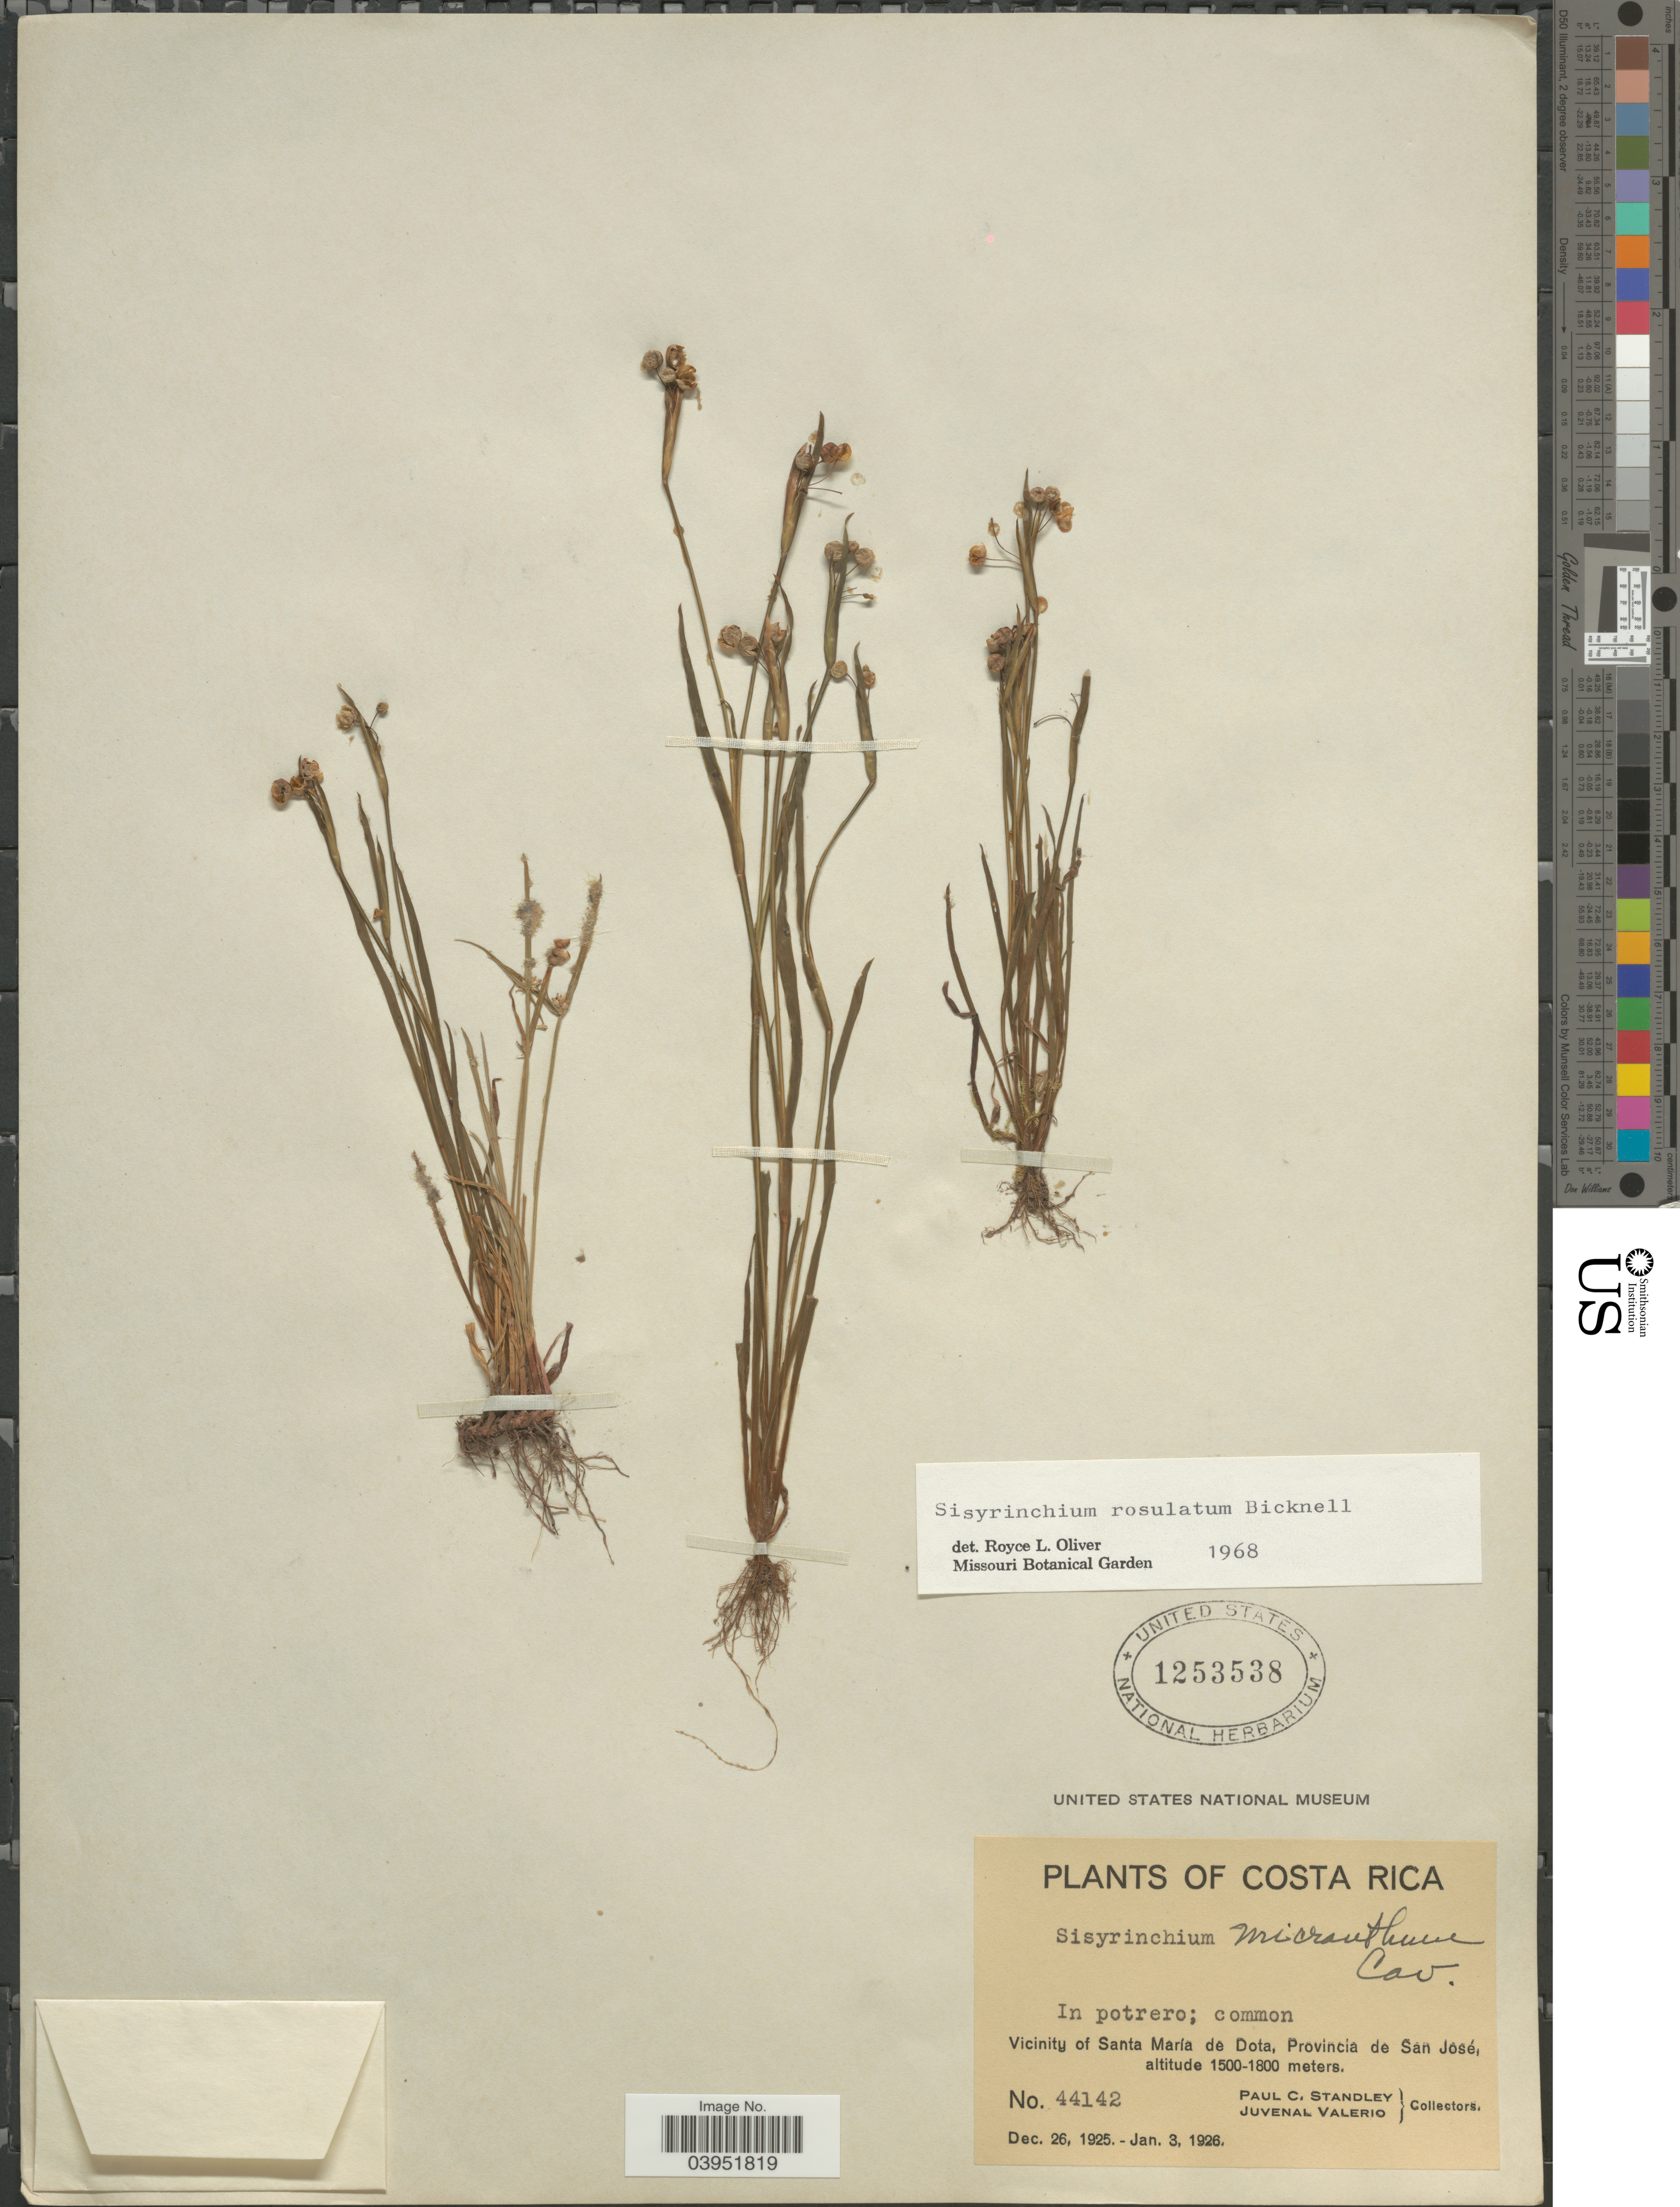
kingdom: Plantae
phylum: Tracheophyta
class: Liliopsida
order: Asparagales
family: Iridaceae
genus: Sisyrinchium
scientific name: Sisyrinchium rosulatum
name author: E.P. Bicknell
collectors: P. C. Standley & J. Valerio R.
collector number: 44142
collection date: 1925-12-26/1926-01-03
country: Costa Rica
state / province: San José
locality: Vicinity of Santa María de Dota.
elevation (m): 1500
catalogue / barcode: US 1253538